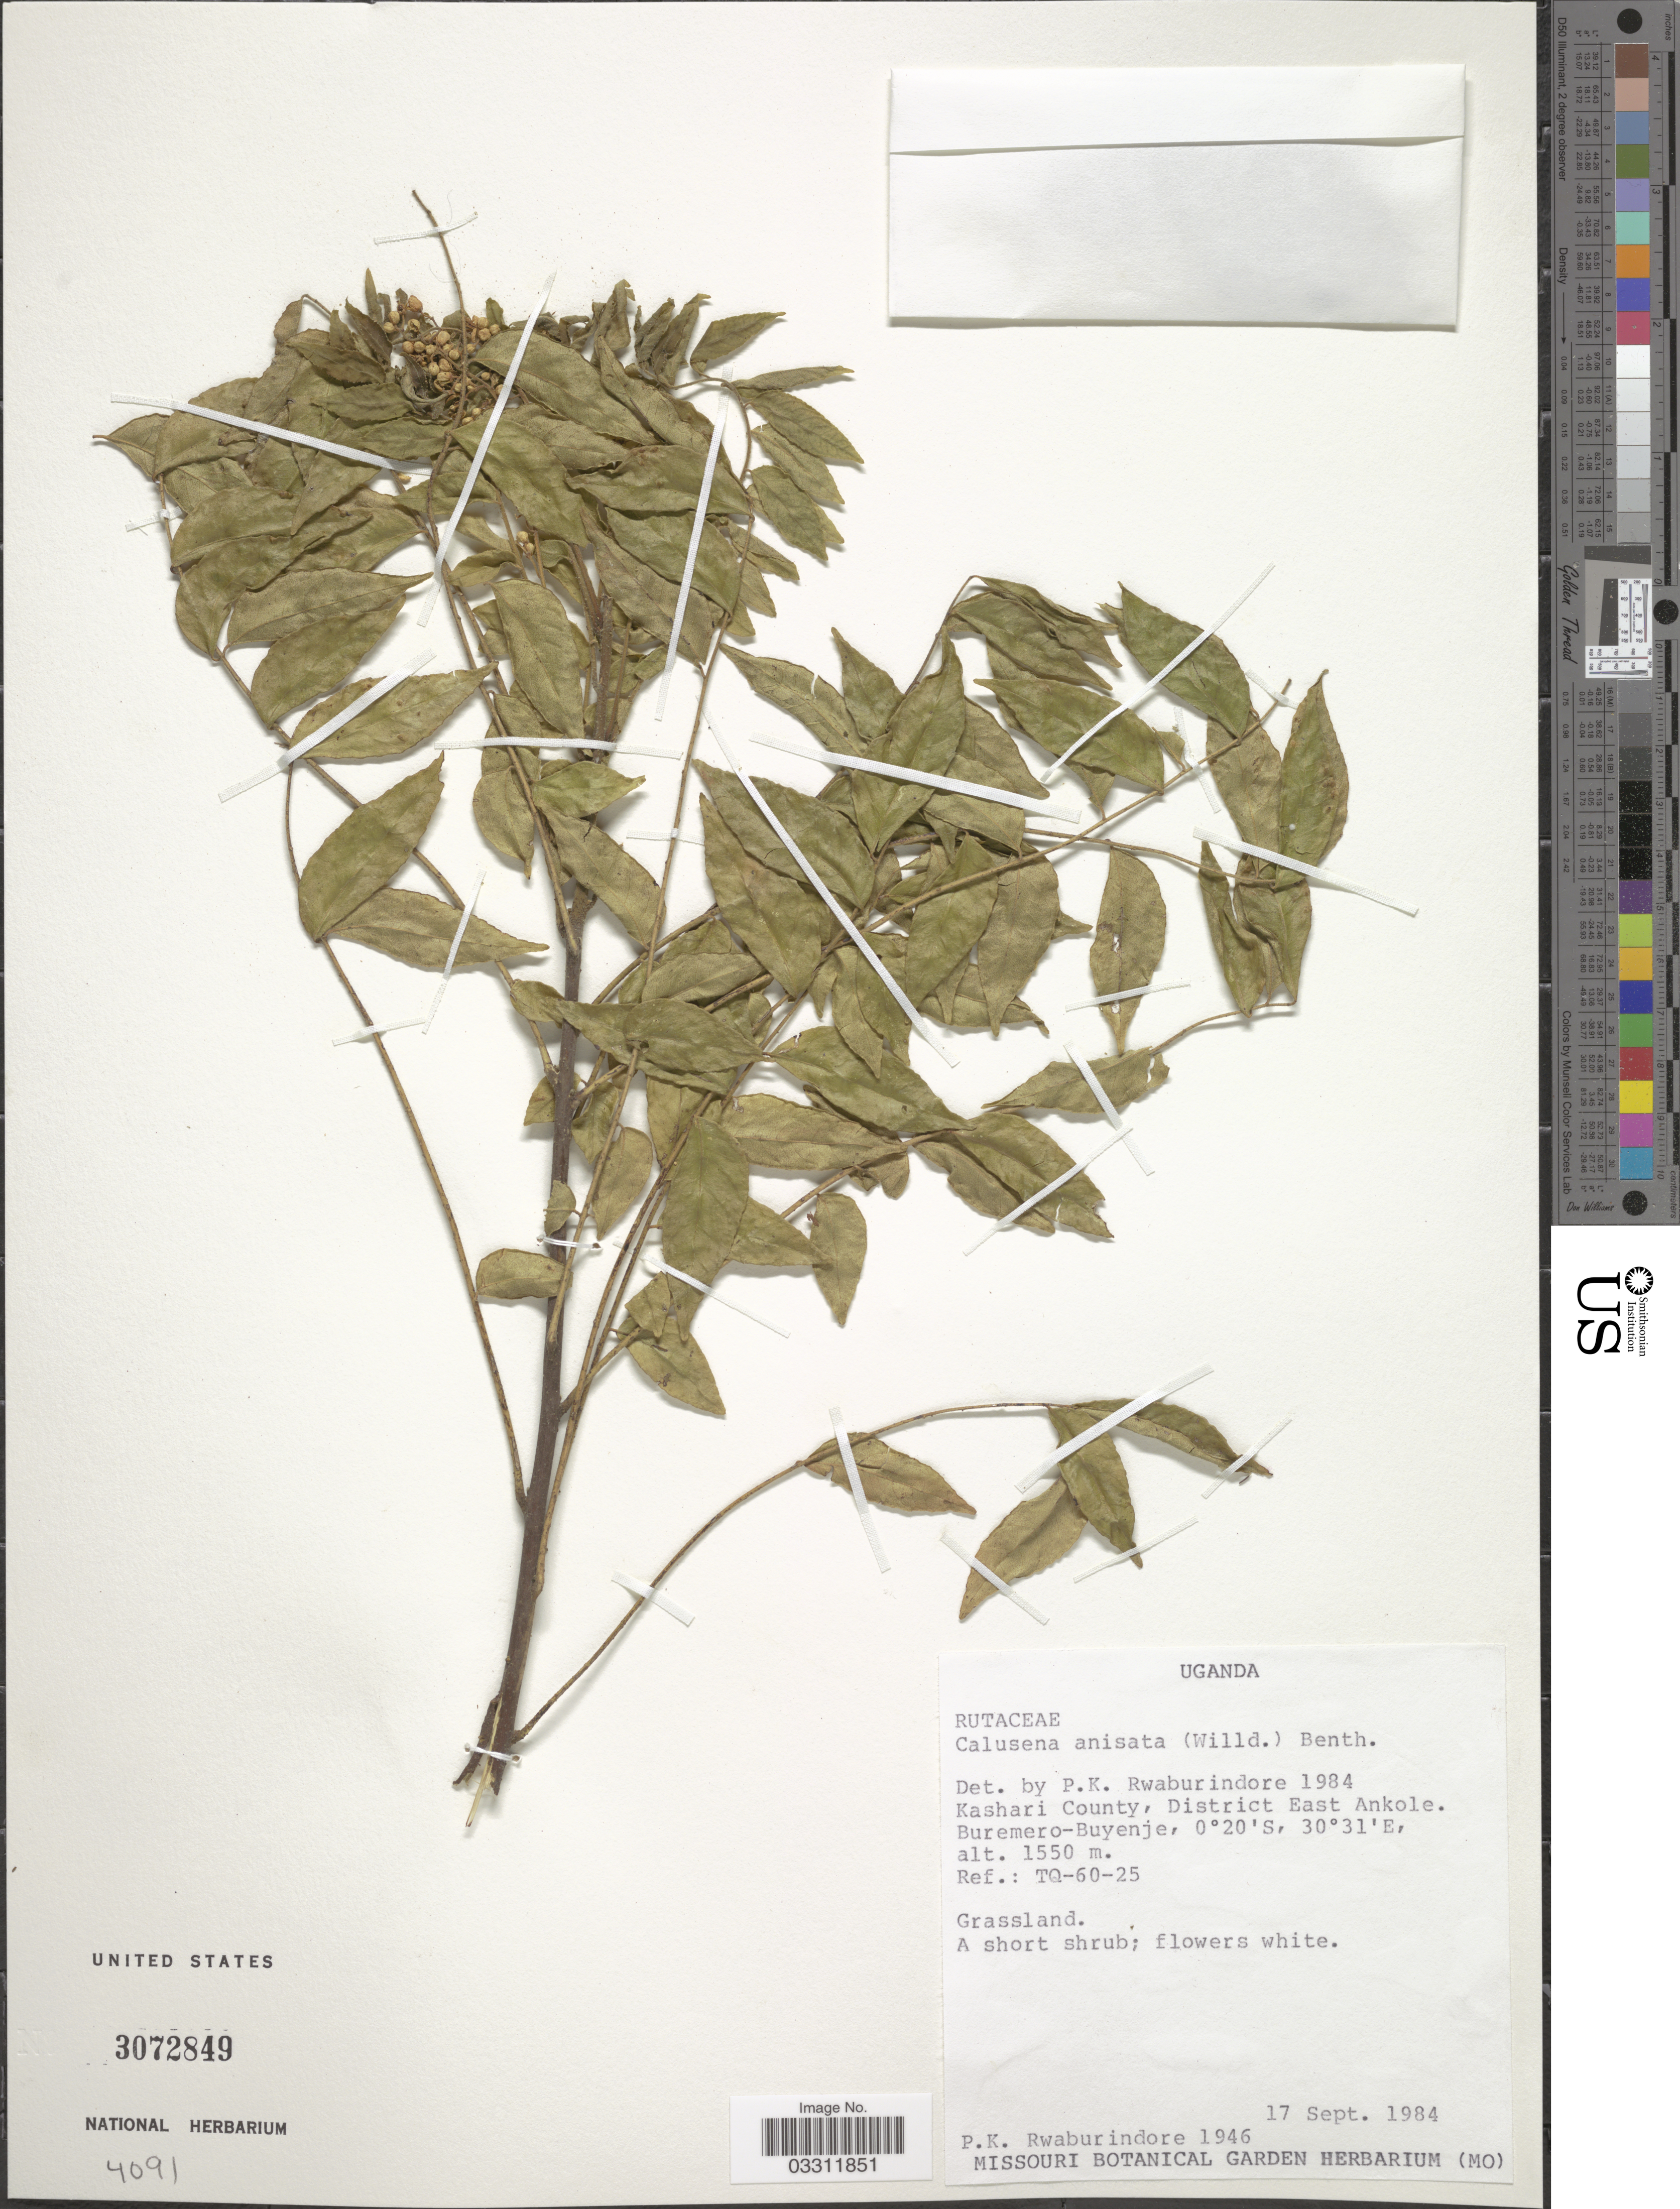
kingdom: Plantae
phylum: Tracheophyta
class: Magnoliopsida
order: Sapindales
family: Rutaceae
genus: Clausena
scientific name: Clausena anisata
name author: (Willd.) Benth.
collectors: P. Rwaburindore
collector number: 1946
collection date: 1984-09-17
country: Uganda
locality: Kashari County, District East Ankole. Buremero-Buyenje. Ref.: TQ-60-25.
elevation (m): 1550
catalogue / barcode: US 3072849